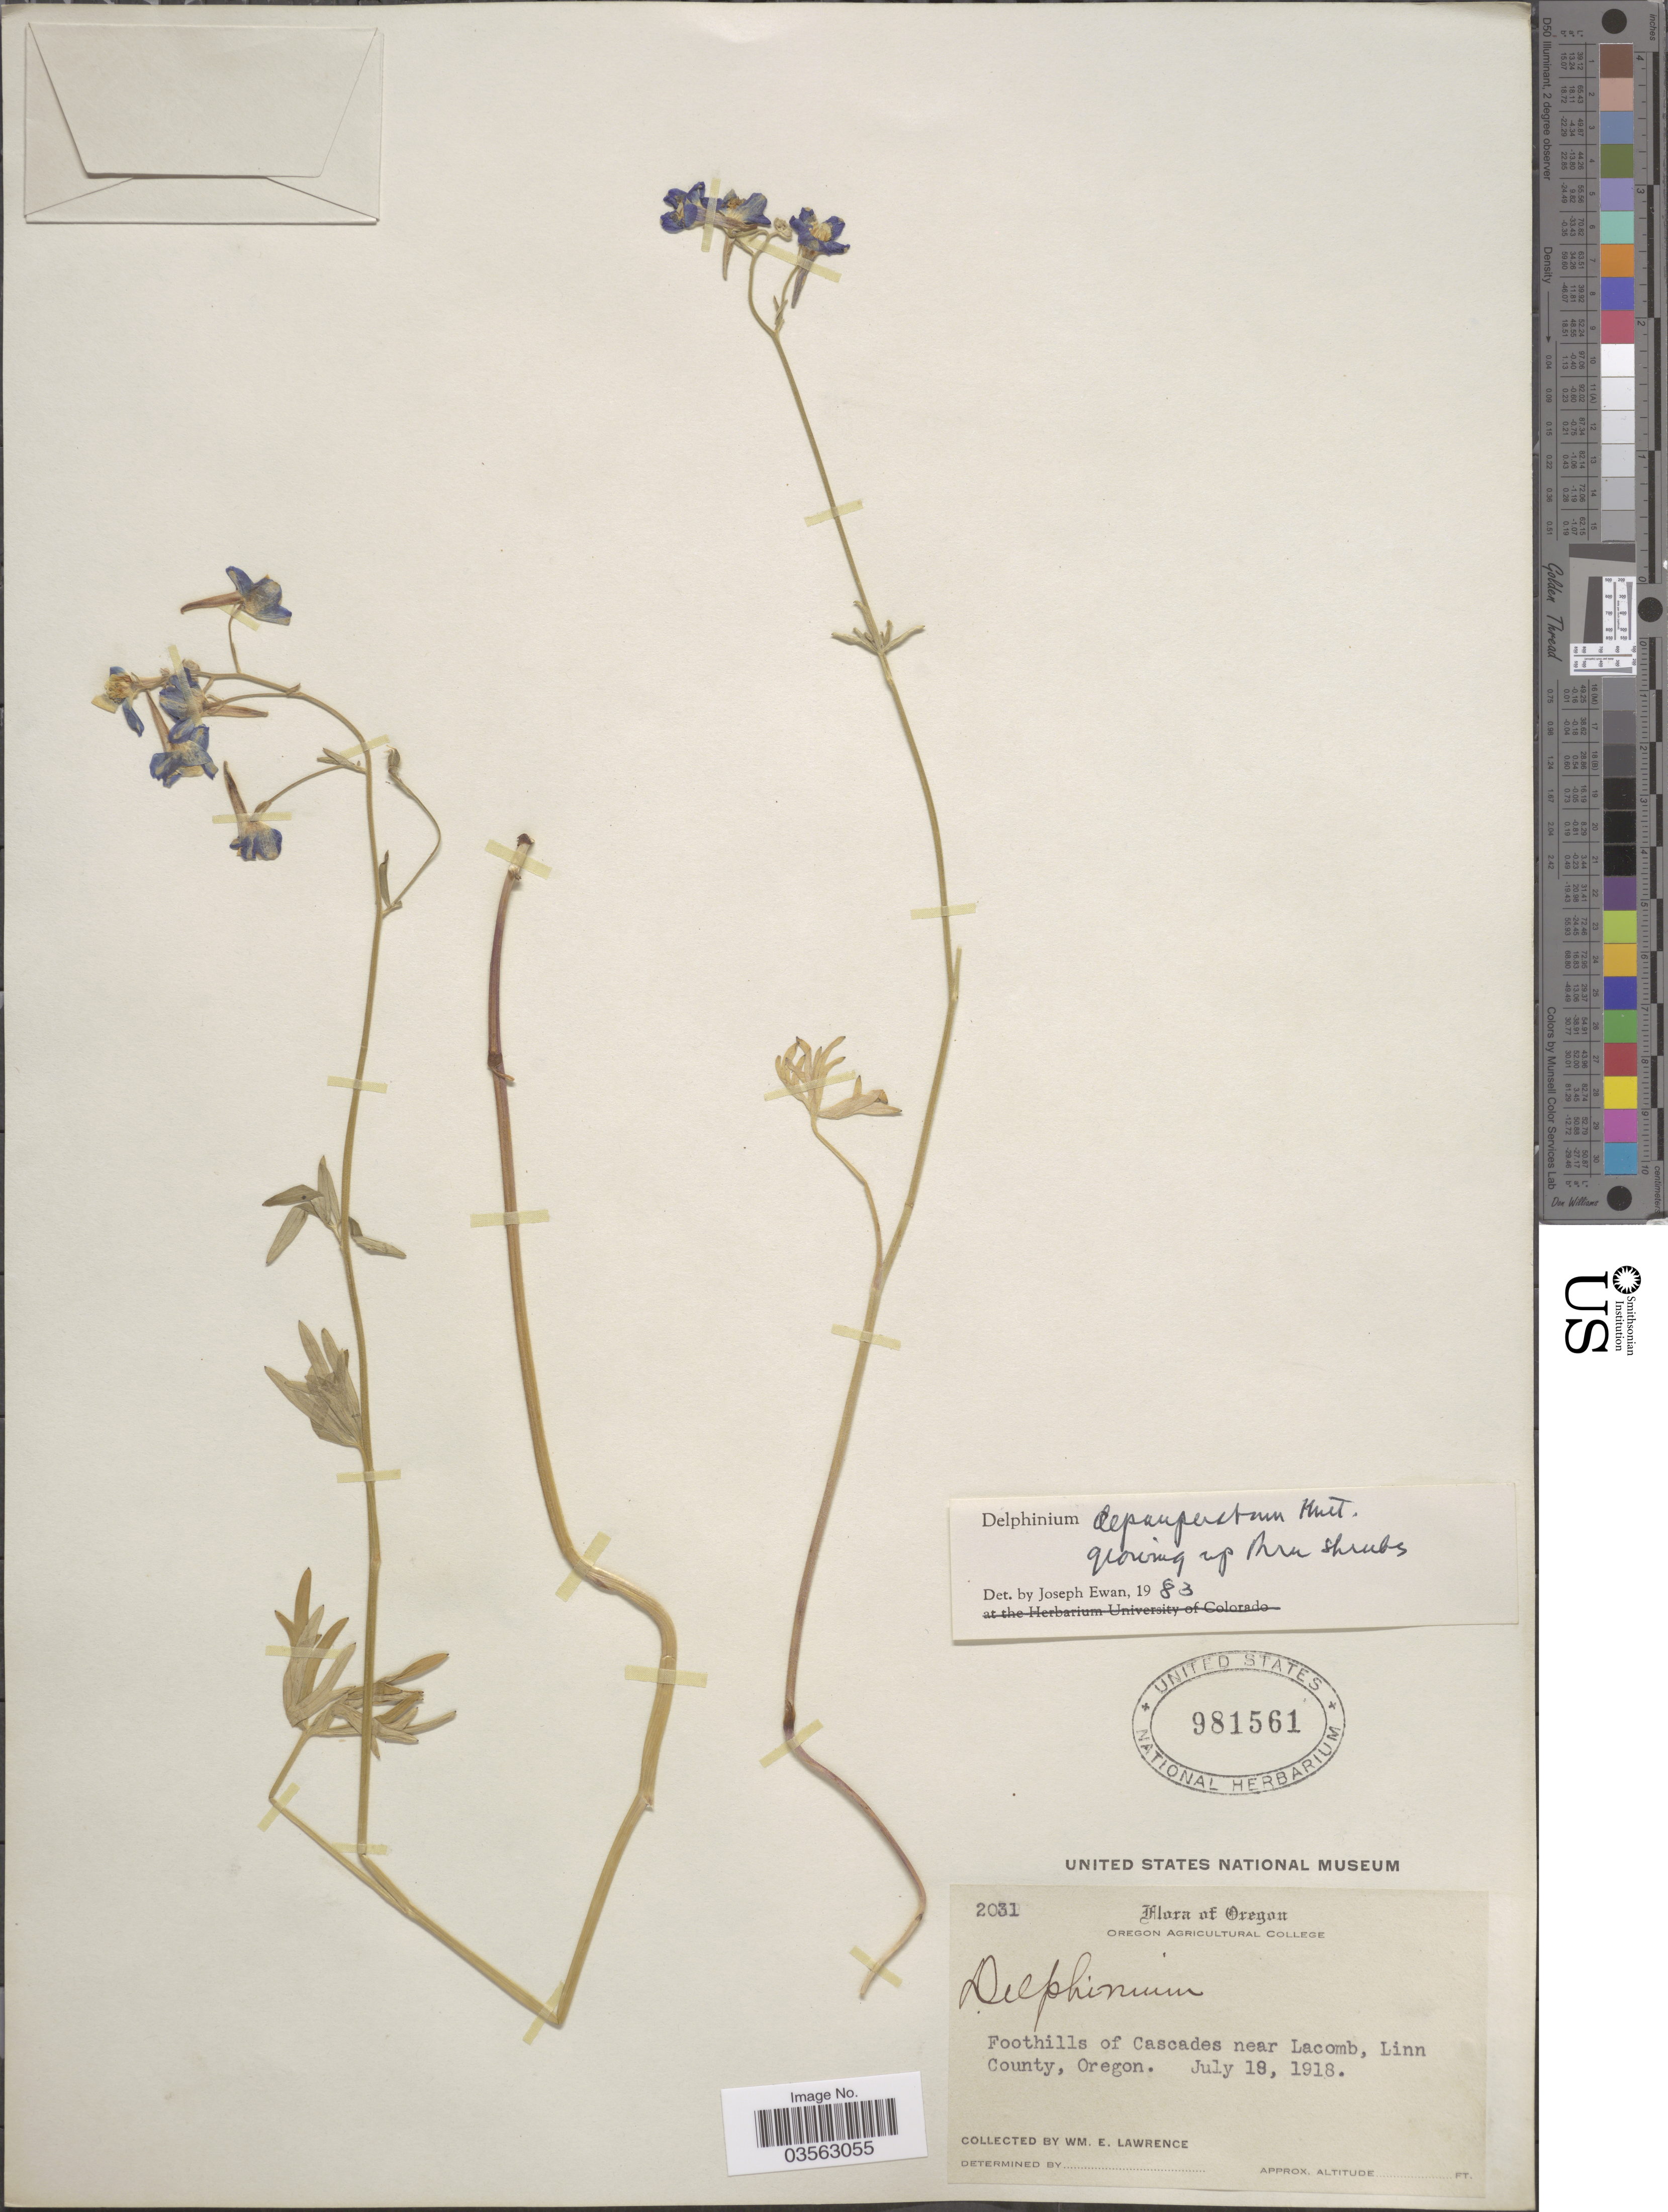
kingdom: Plantae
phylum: Tracheophyta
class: Magnoliopsida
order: Ranunculales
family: Ranunculaceae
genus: Delphinium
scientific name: Delphinium depauperatum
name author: Nutt.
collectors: W. Lawrence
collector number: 2031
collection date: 1918-07-18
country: United States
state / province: Oregon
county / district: Linn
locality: Foothills of Cascades near Lacomb, Linn County.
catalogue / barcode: US 981561